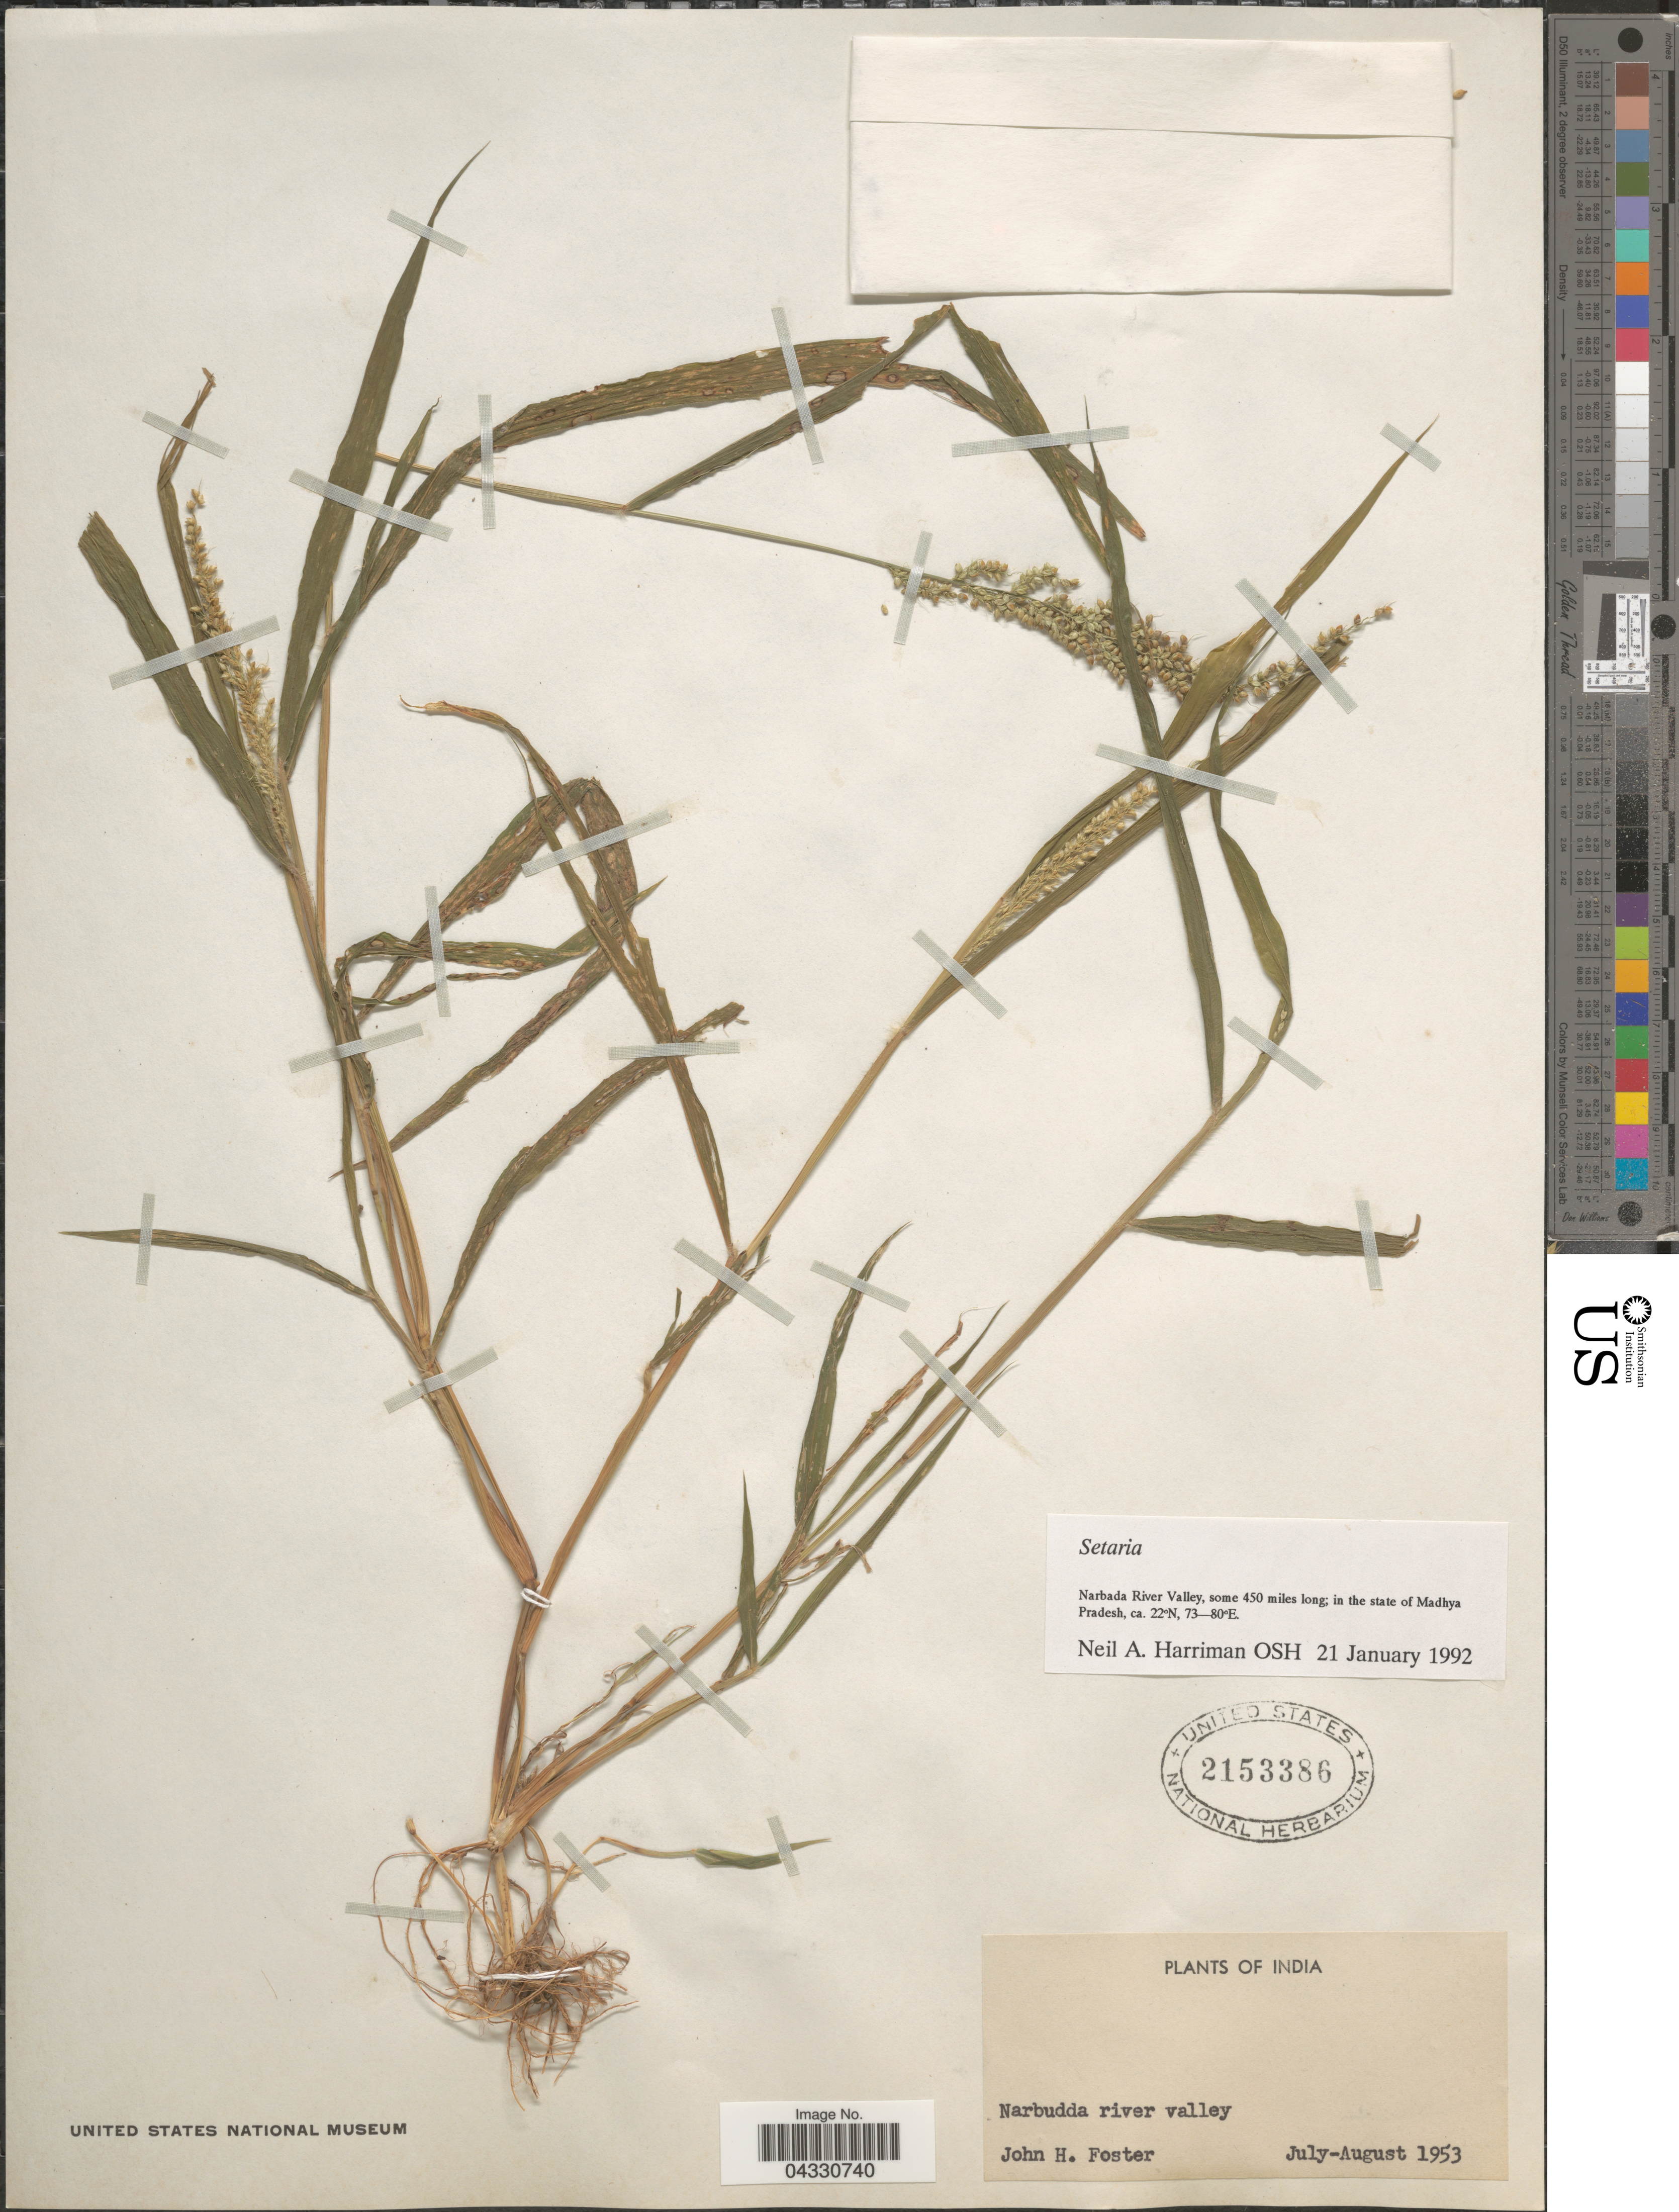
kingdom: Plantae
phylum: Tracheophyta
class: Liliopsida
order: Poales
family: Poaceae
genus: Setaria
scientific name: Setaria sp.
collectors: J. Foster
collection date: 1953-07/1953-08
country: India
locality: Narbudda river valley.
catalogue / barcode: US 2153386